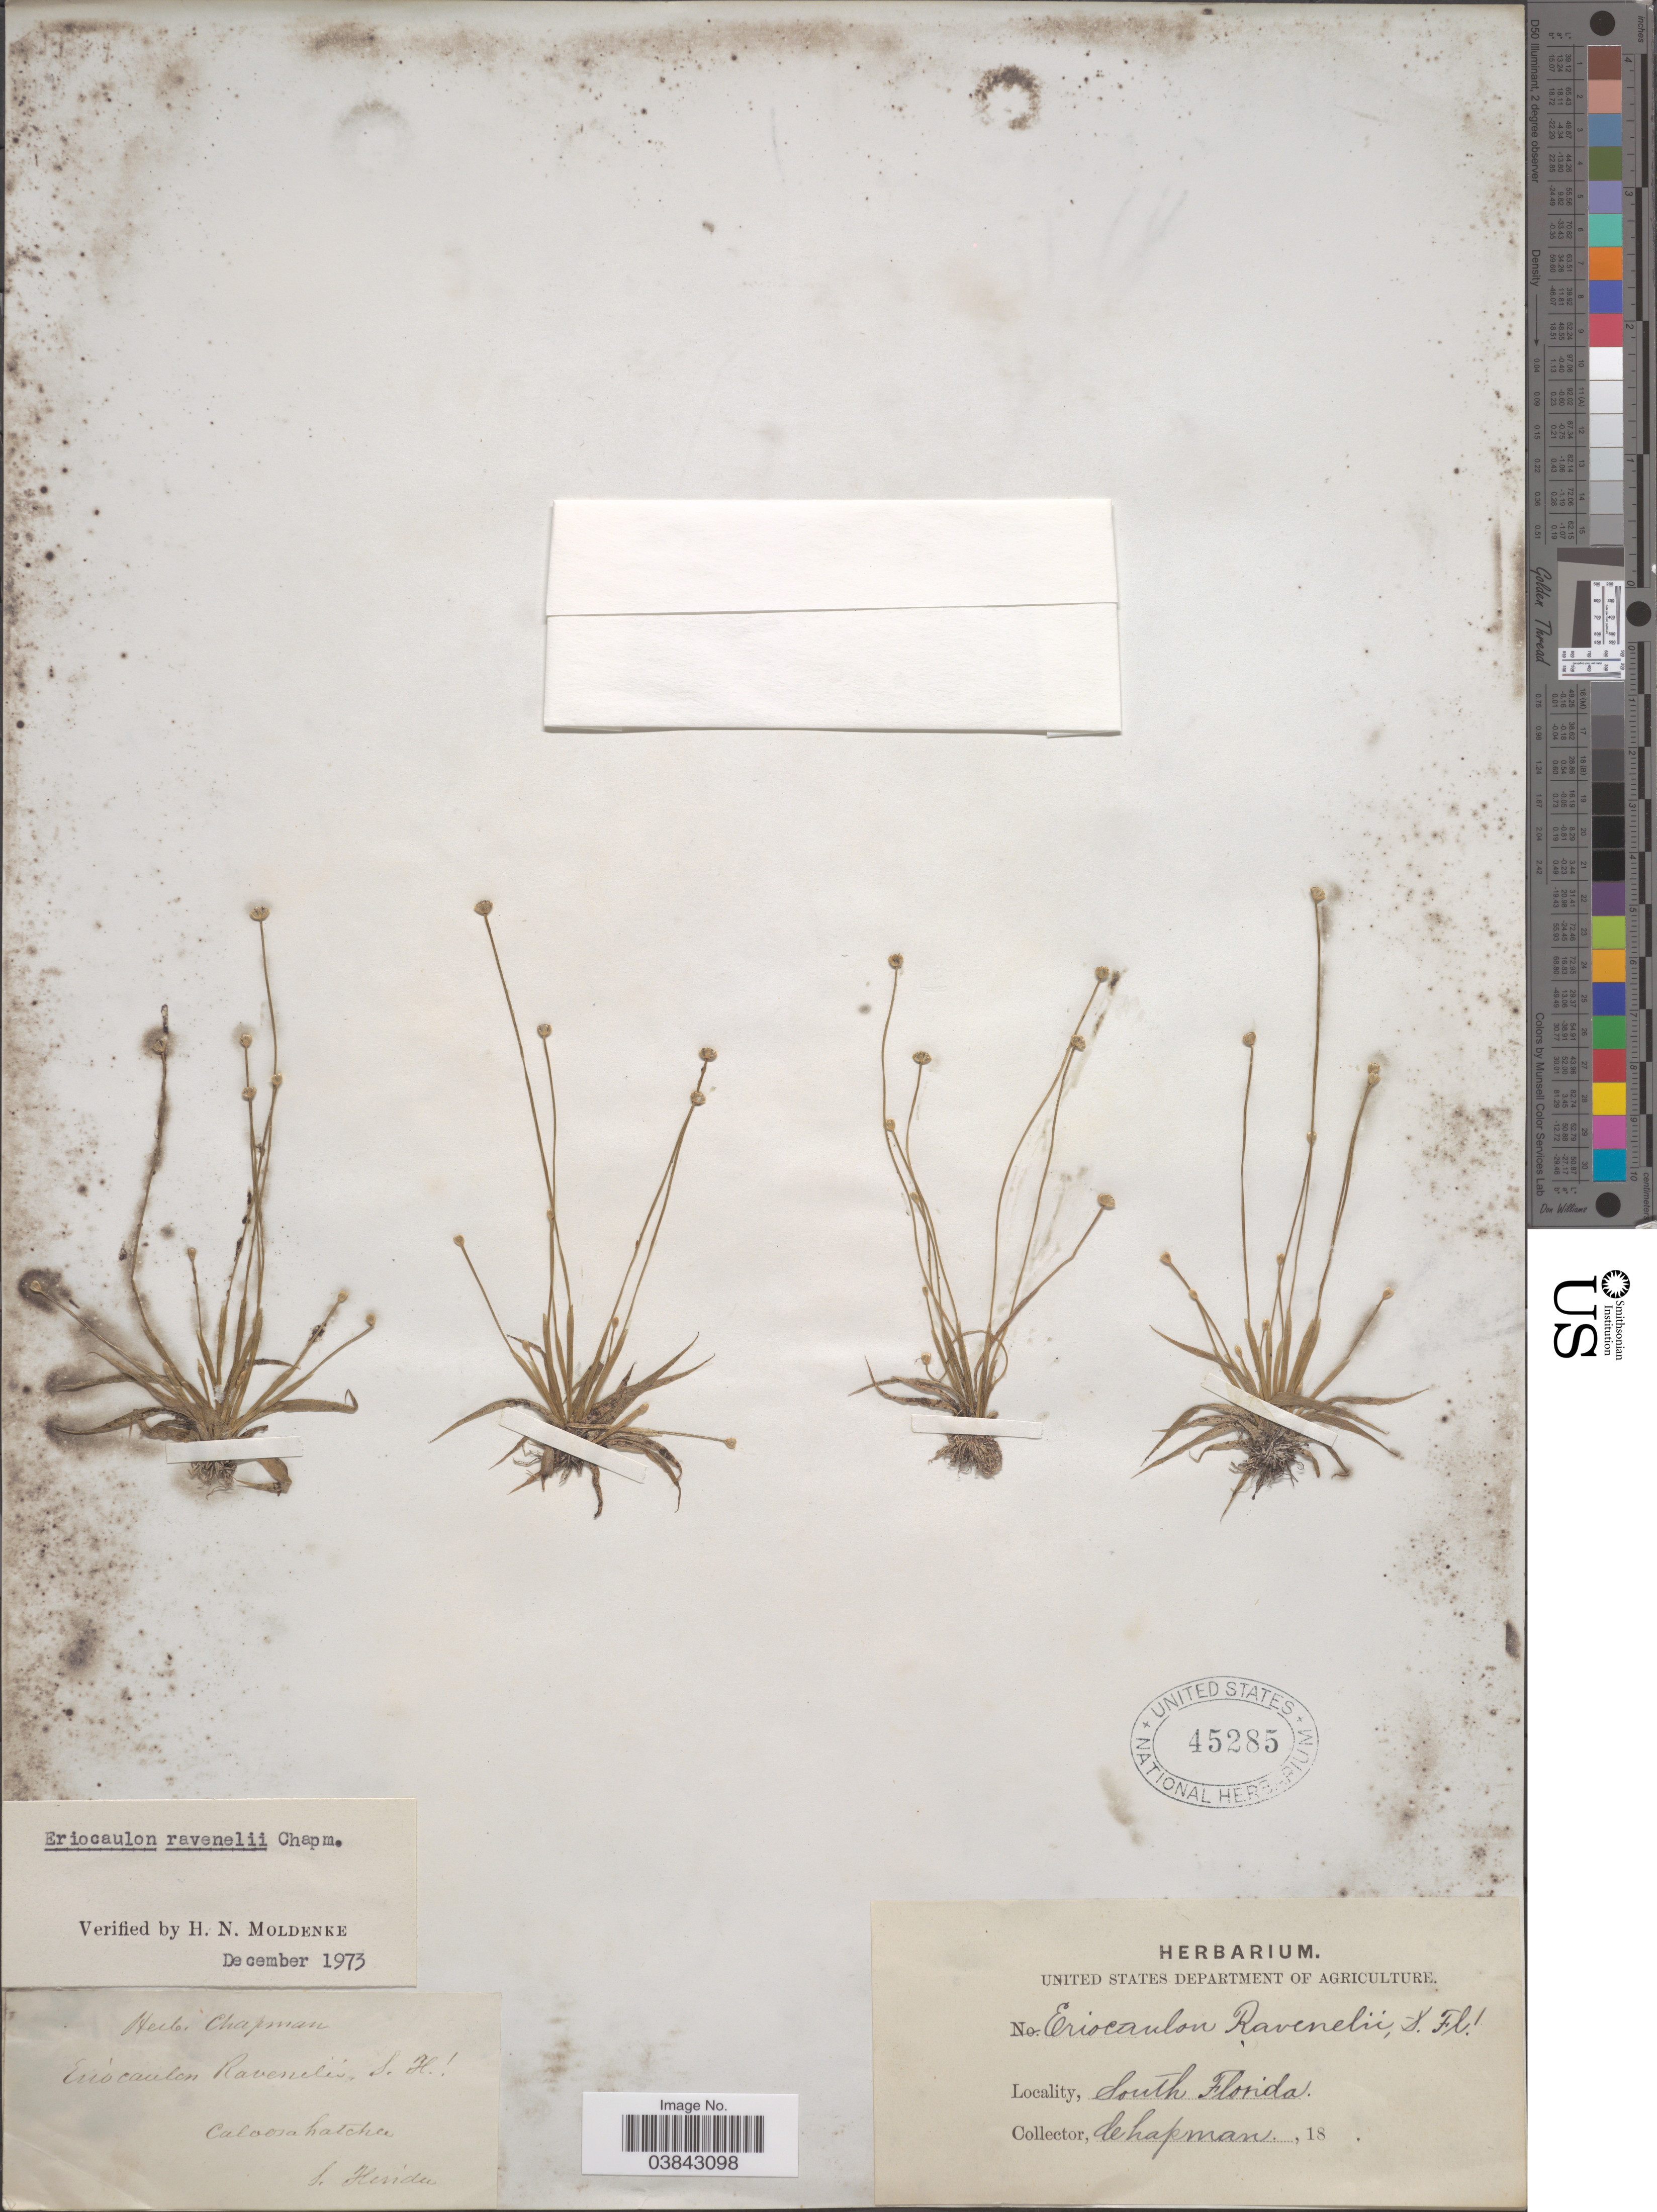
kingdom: Plantae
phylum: Tracheophyta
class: Liliopsida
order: Poales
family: Eriocaulaceae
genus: Eriocaulon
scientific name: Eriocaulon ravenelii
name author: Chapm.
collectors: A. Chapman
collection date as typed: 18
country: United States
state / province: Florida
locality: Caloosahatchee. South Florida.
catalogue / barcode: US 45285